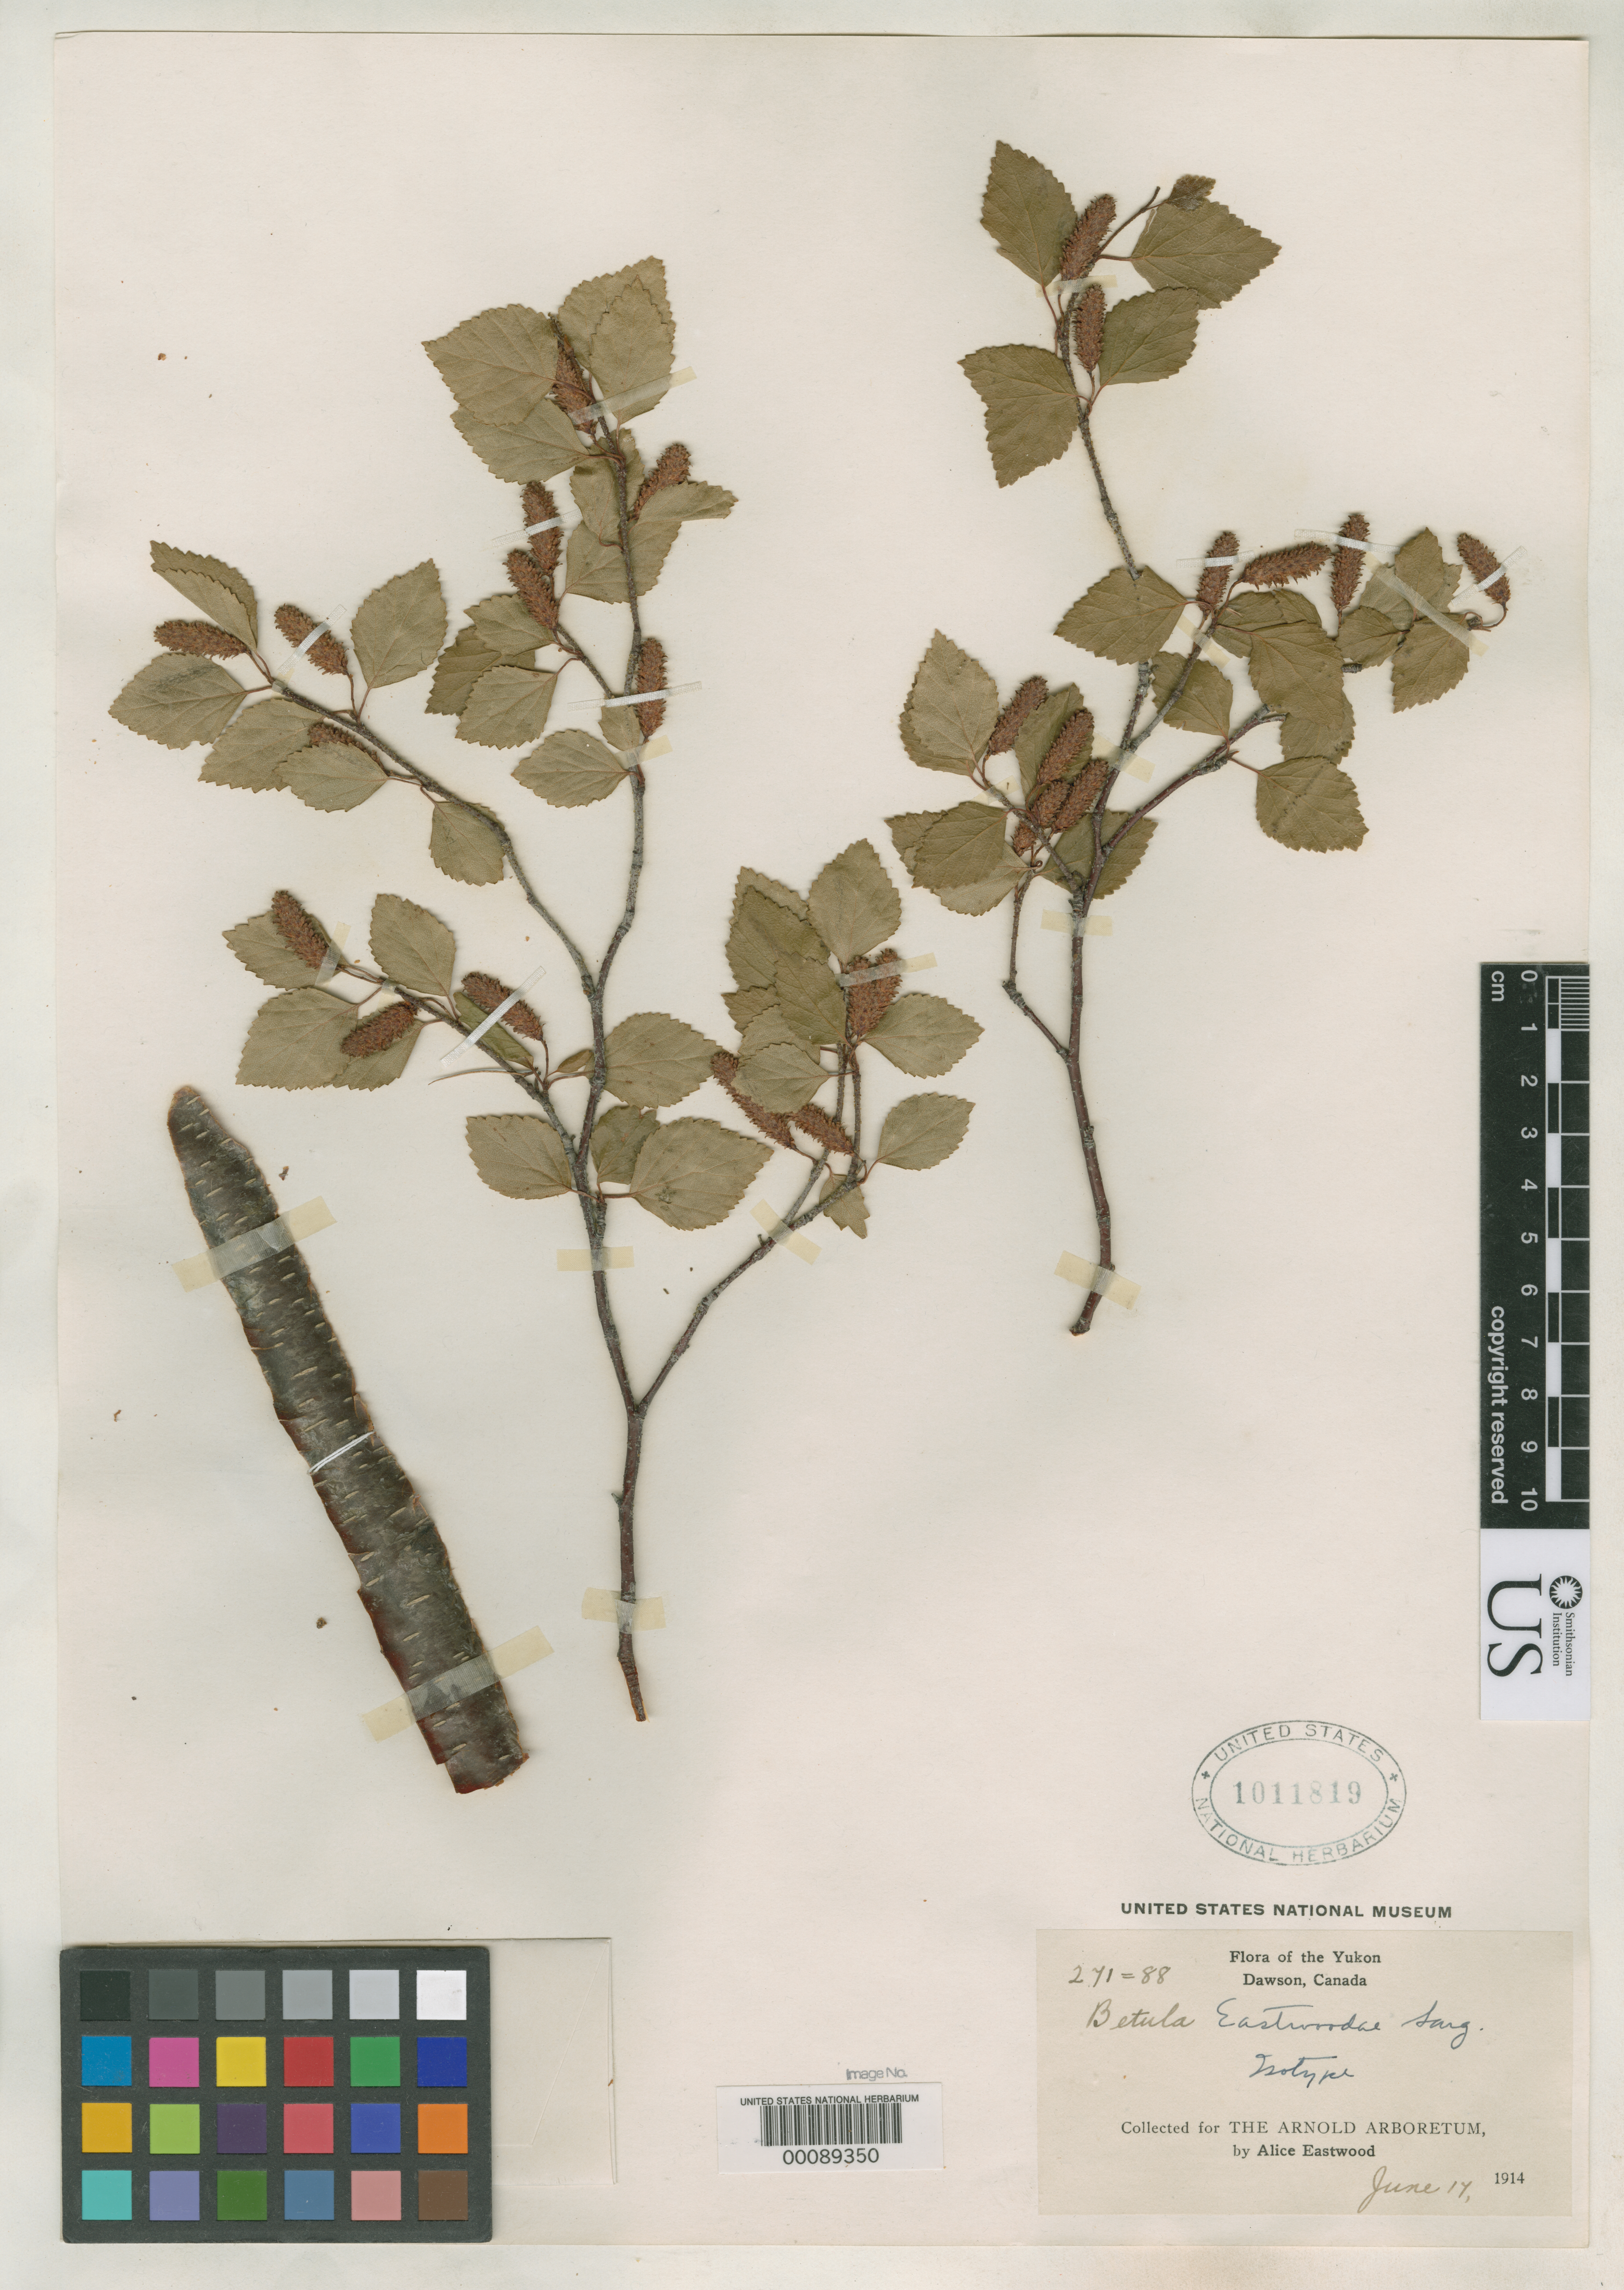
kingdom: Plantae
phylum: Tracheophyta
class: Magnoliopsida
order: Fagales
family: Betulaceae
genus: Betula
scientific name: Betula eastwoodae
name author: Sarg.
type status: Syntype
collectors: A. Eastwood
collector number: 271=88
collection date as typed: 17 Jun 1914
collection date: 1914-06-17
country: Canada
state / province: Yukon Territory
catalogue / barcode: US 1011819